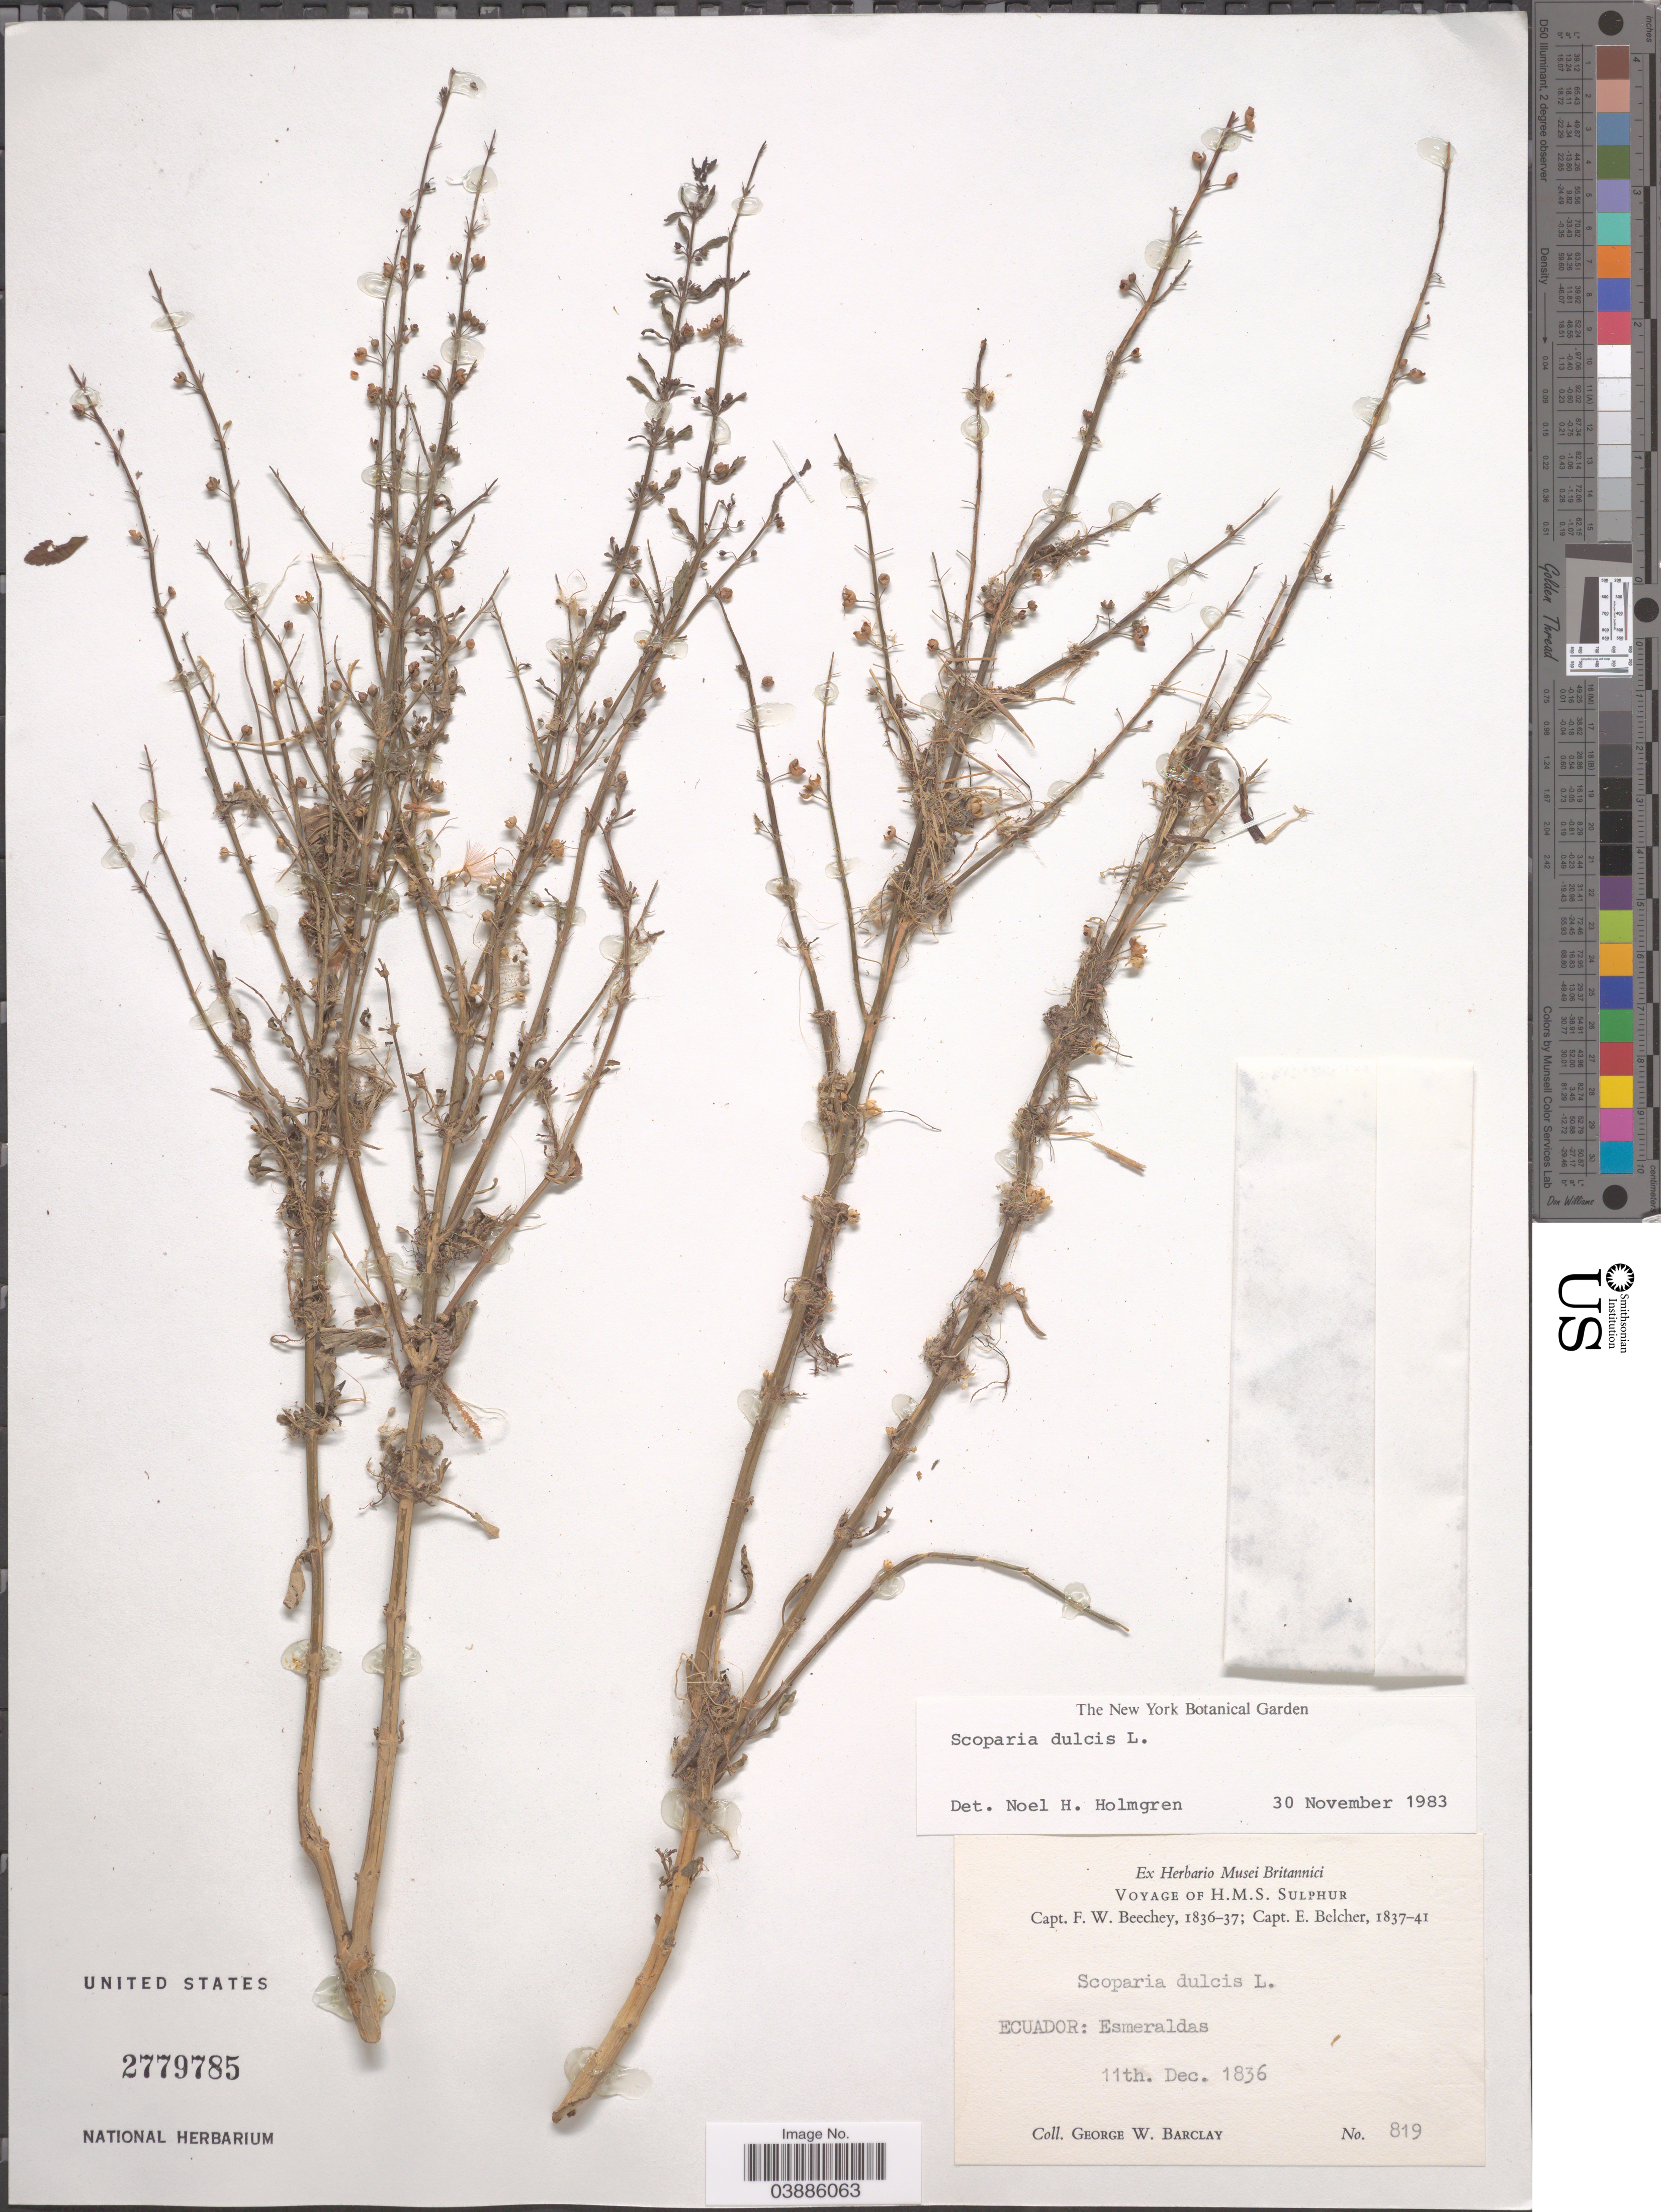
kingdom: Plantae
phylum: Tracheophyta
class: Magnoliopsida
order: Lamiales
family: Plantaginaceae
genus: Scoparia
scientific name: Scoparia dulcis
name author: L.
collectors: G. W. Barclay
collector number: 819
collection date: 1836-12-11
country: Ecuador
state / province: Esmeraldas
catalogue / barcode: US 2779785